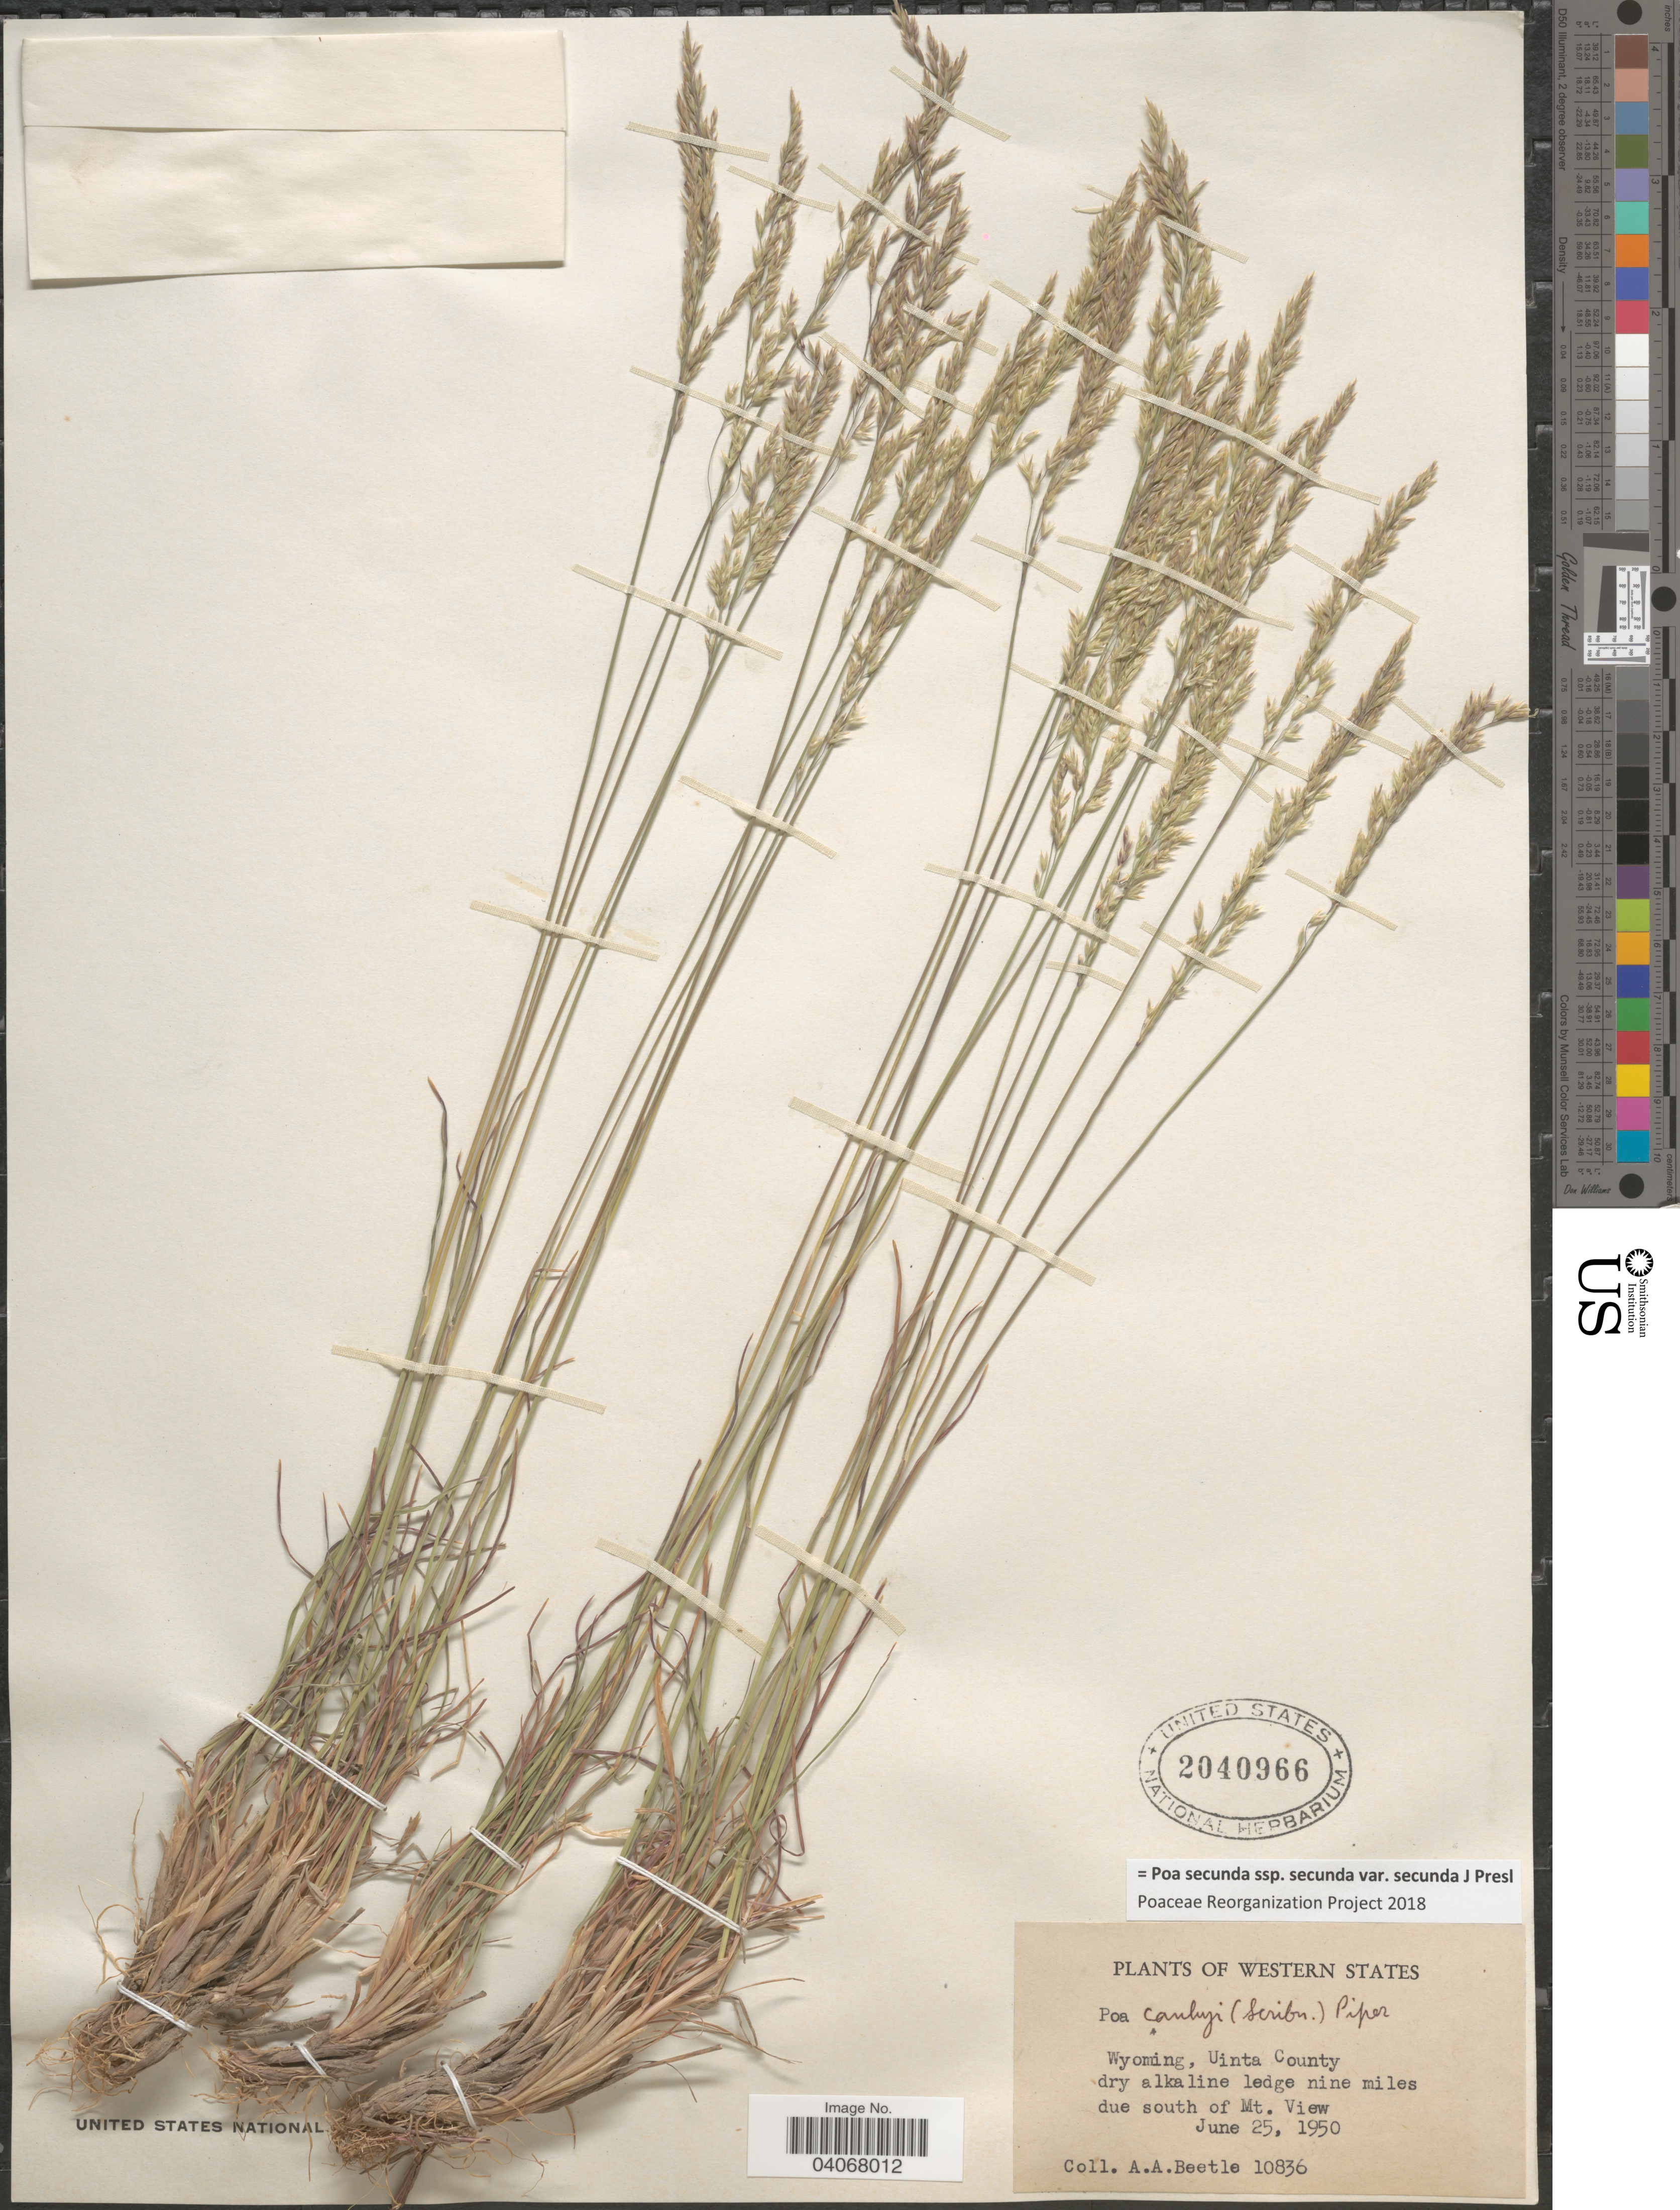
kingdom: Plantae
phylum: Tracheophyta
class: Liliopsida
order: Poales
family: Poaceae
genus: Poa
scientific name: Poa secunda subsp. secunda var. secunda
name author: J. Presl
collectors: A. A. Beetle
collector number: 10836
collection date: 1950-06-25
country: United States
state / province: Wyoming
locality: Western States. Uinta County dry alkaline ledge nine miles due south of Mt. View.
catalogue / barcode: US 2040966